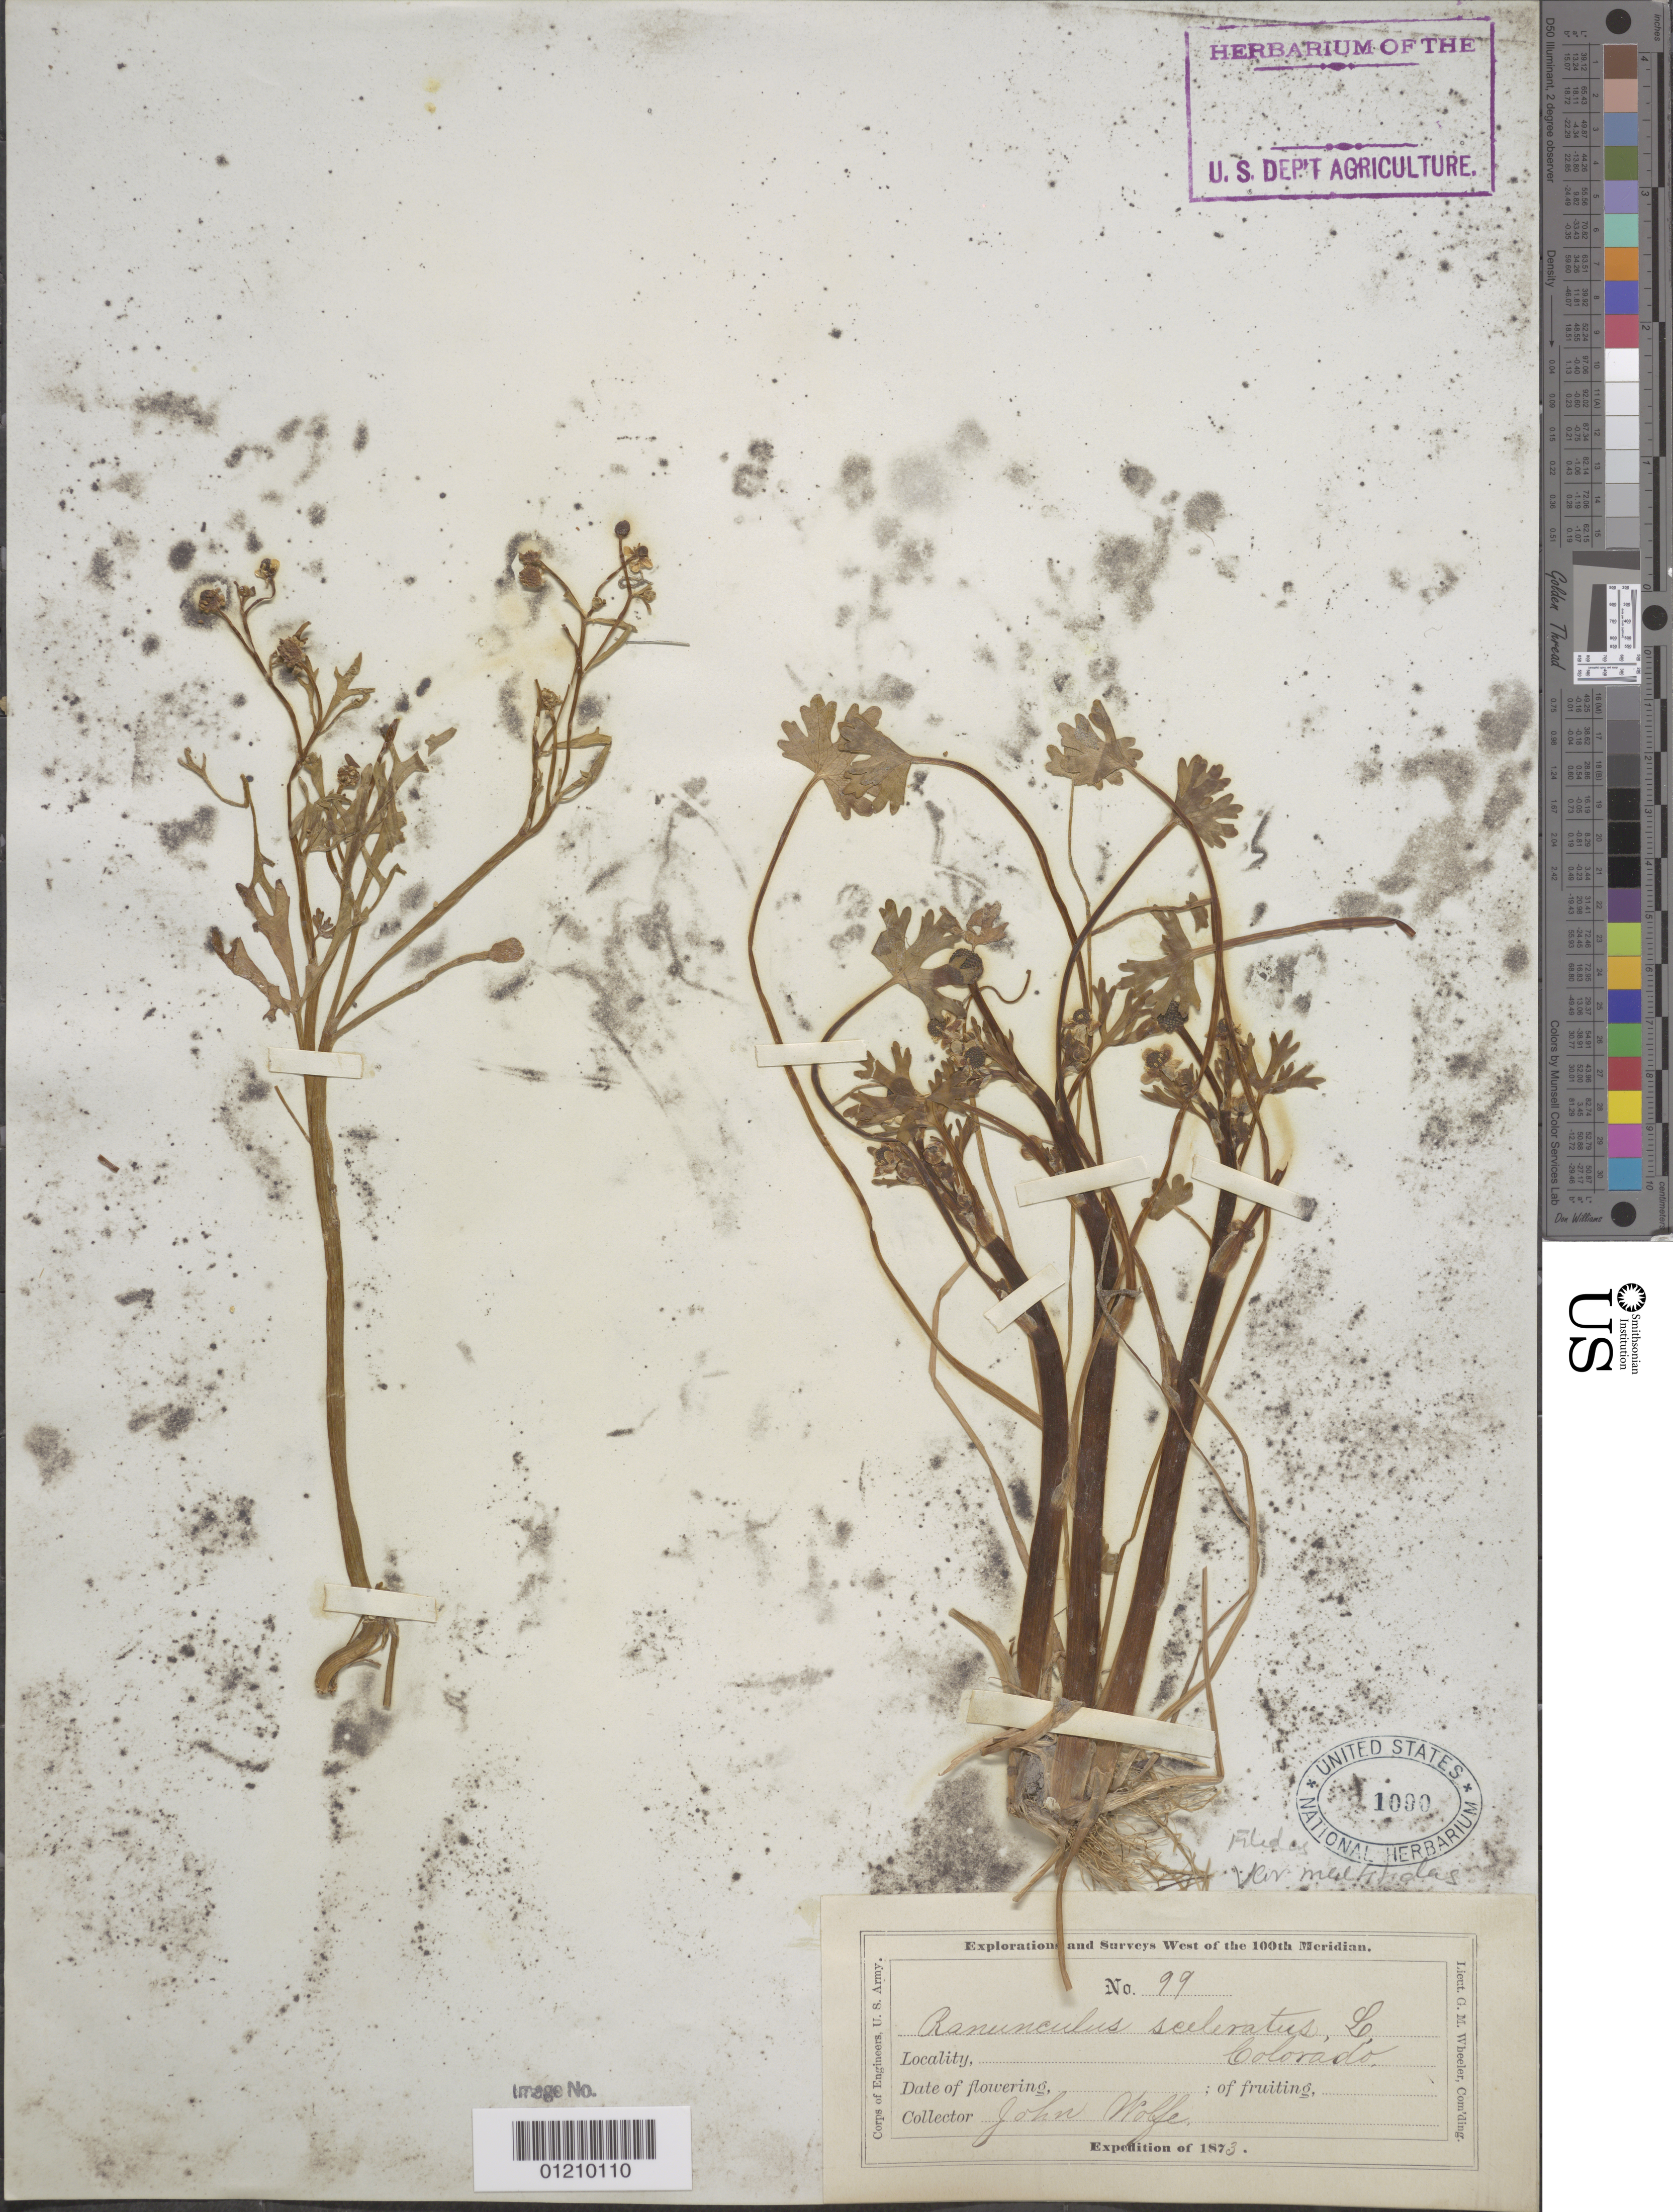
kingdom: Plantae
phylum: Tracheophyta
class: Magnoliopsida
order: Ranunculales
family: Ranunculaceae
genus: Ranunculus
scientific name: Ranunculus sceleratus var. multifidus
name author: Nutt.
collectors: J. Wolf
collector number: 99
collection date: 1873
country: United States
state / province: Colorado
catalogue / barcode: US 1090